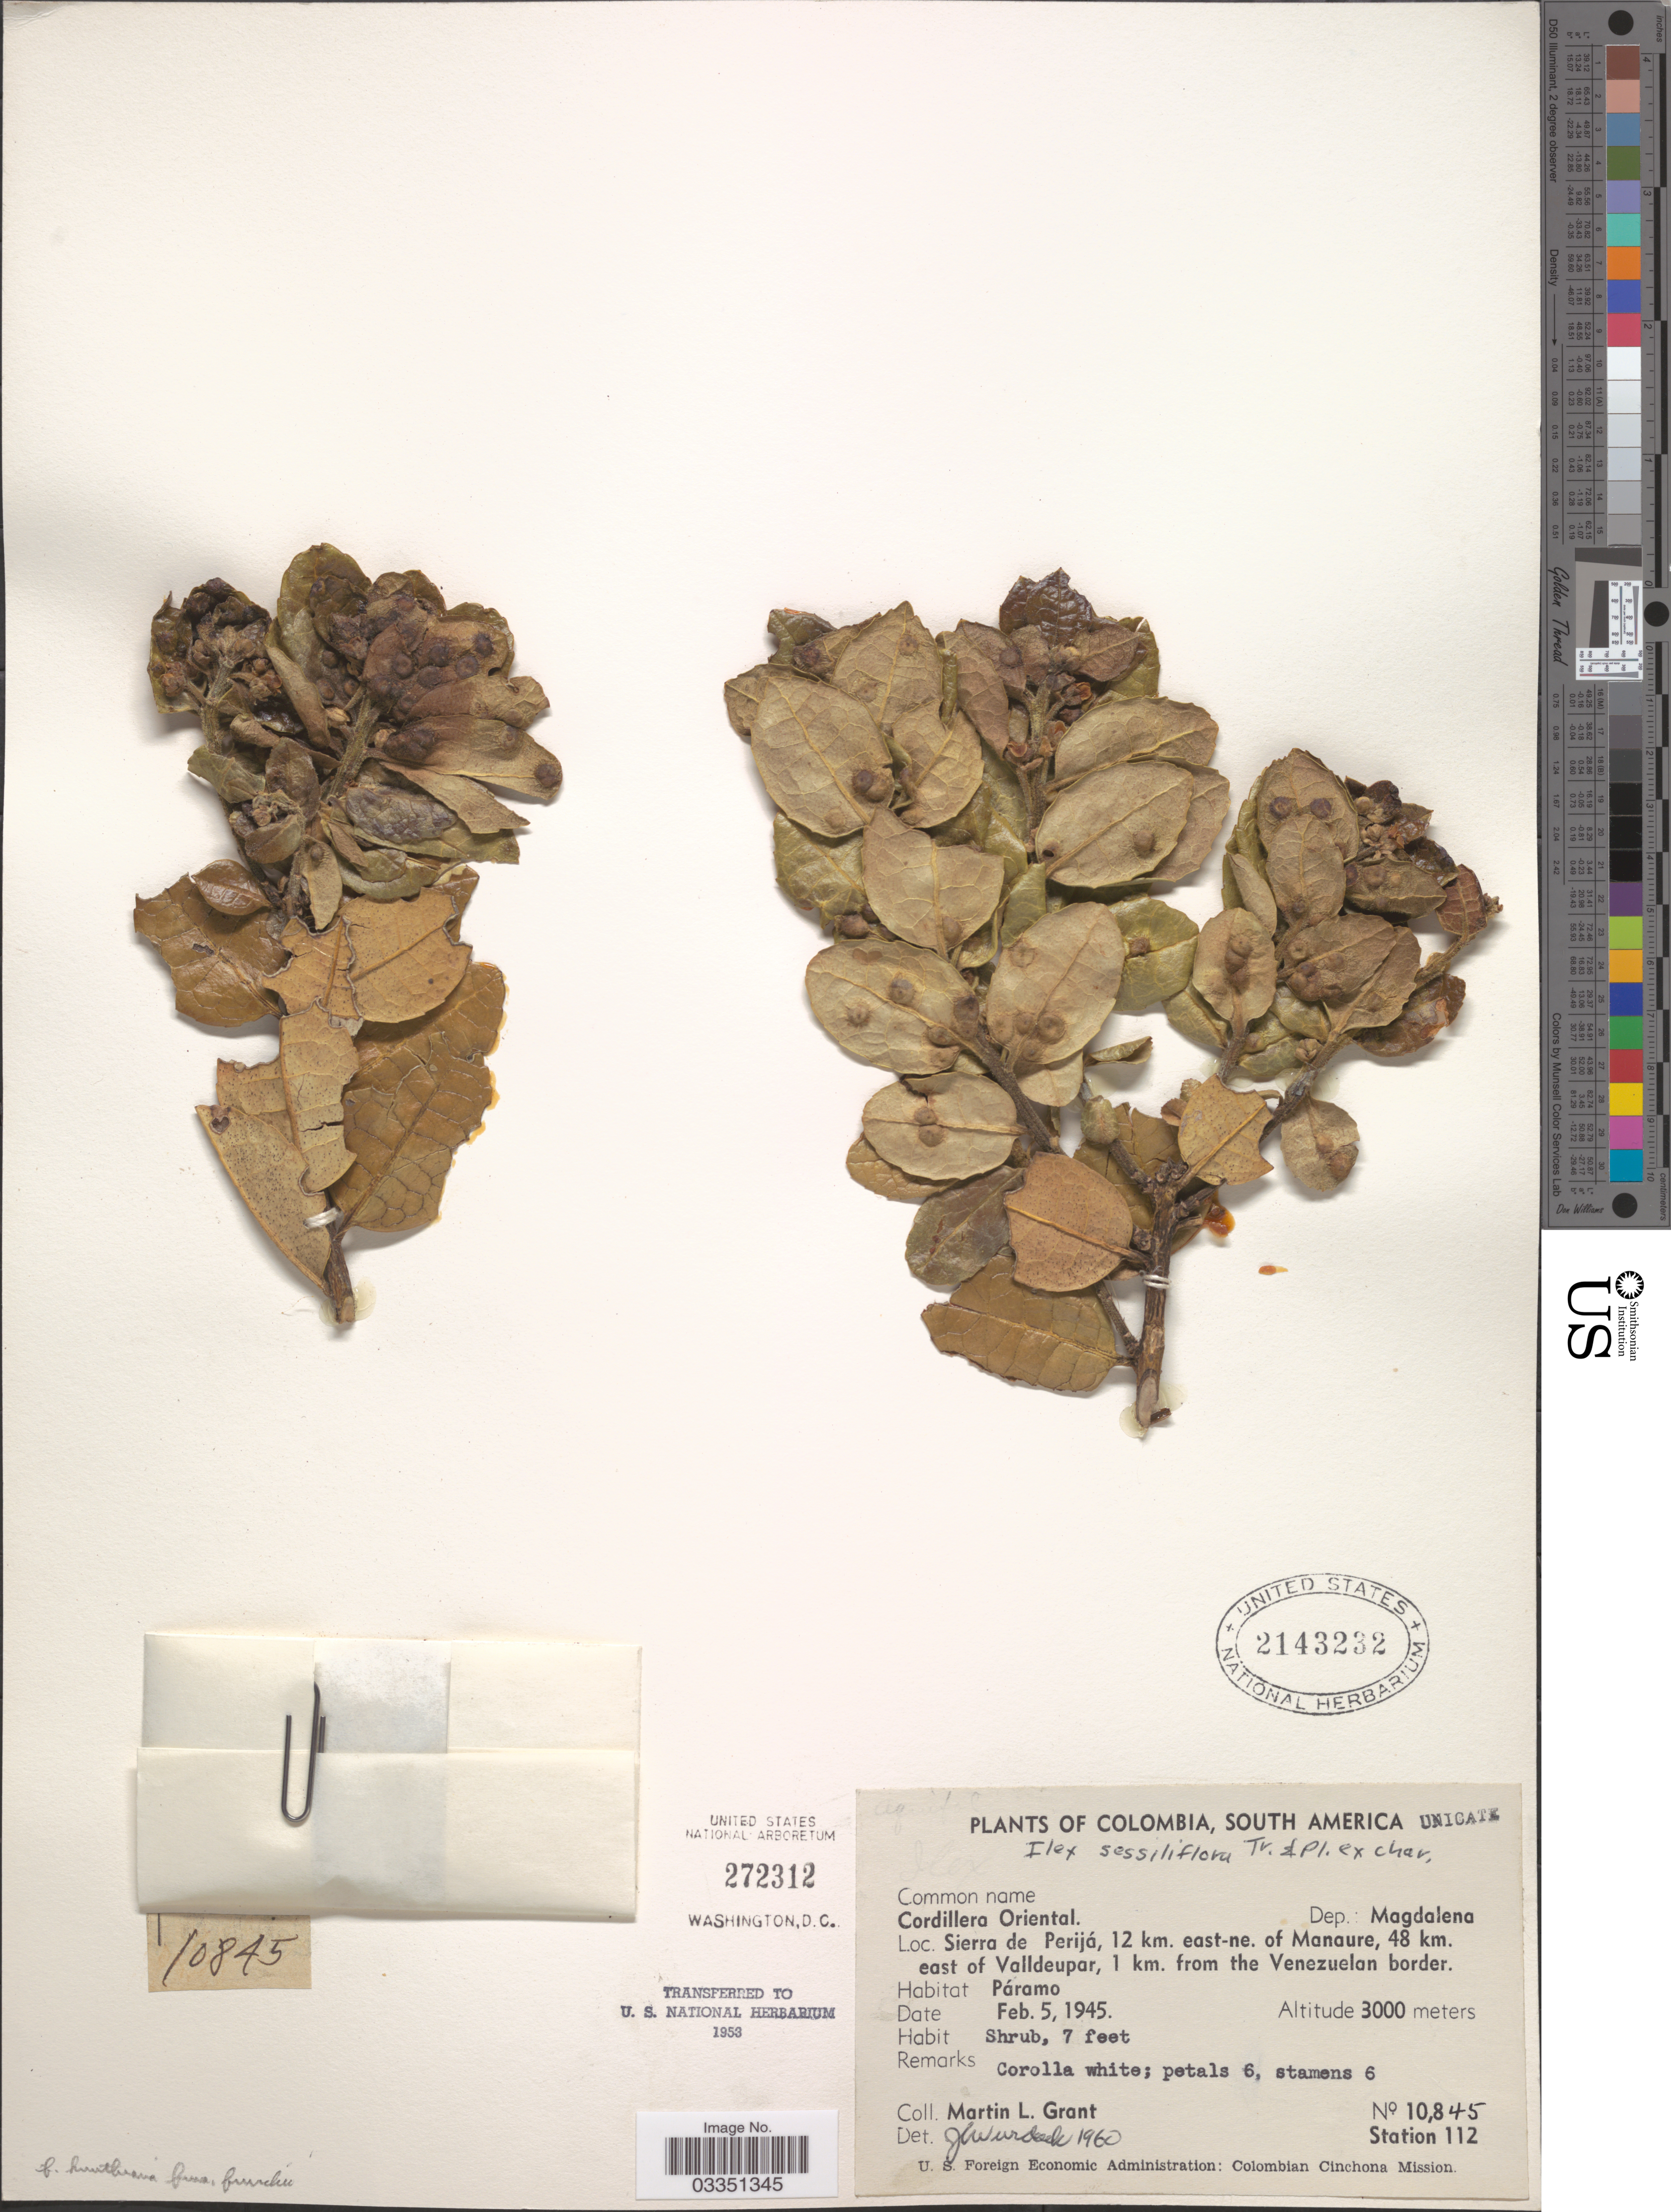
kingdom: Plantae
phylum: Tracheophyta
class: Magnoliopsida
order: Aquifoliales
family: Aquifoliaceae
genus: Ilex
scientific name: Ilex sessilifructa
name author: Edwin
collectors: M. L. Grant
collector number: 10845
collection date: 1945-02-05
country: Colombia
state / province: Magdalena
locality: Cordillera Oriental. Dep.: Magdalena. Sierra de Perijá, 12 km. east-ne. of Manaure, 48 km. east of Valldeupar, 1 km. from the Venezuelan border. Station 112.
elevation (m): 3000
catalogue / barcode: US 2143232